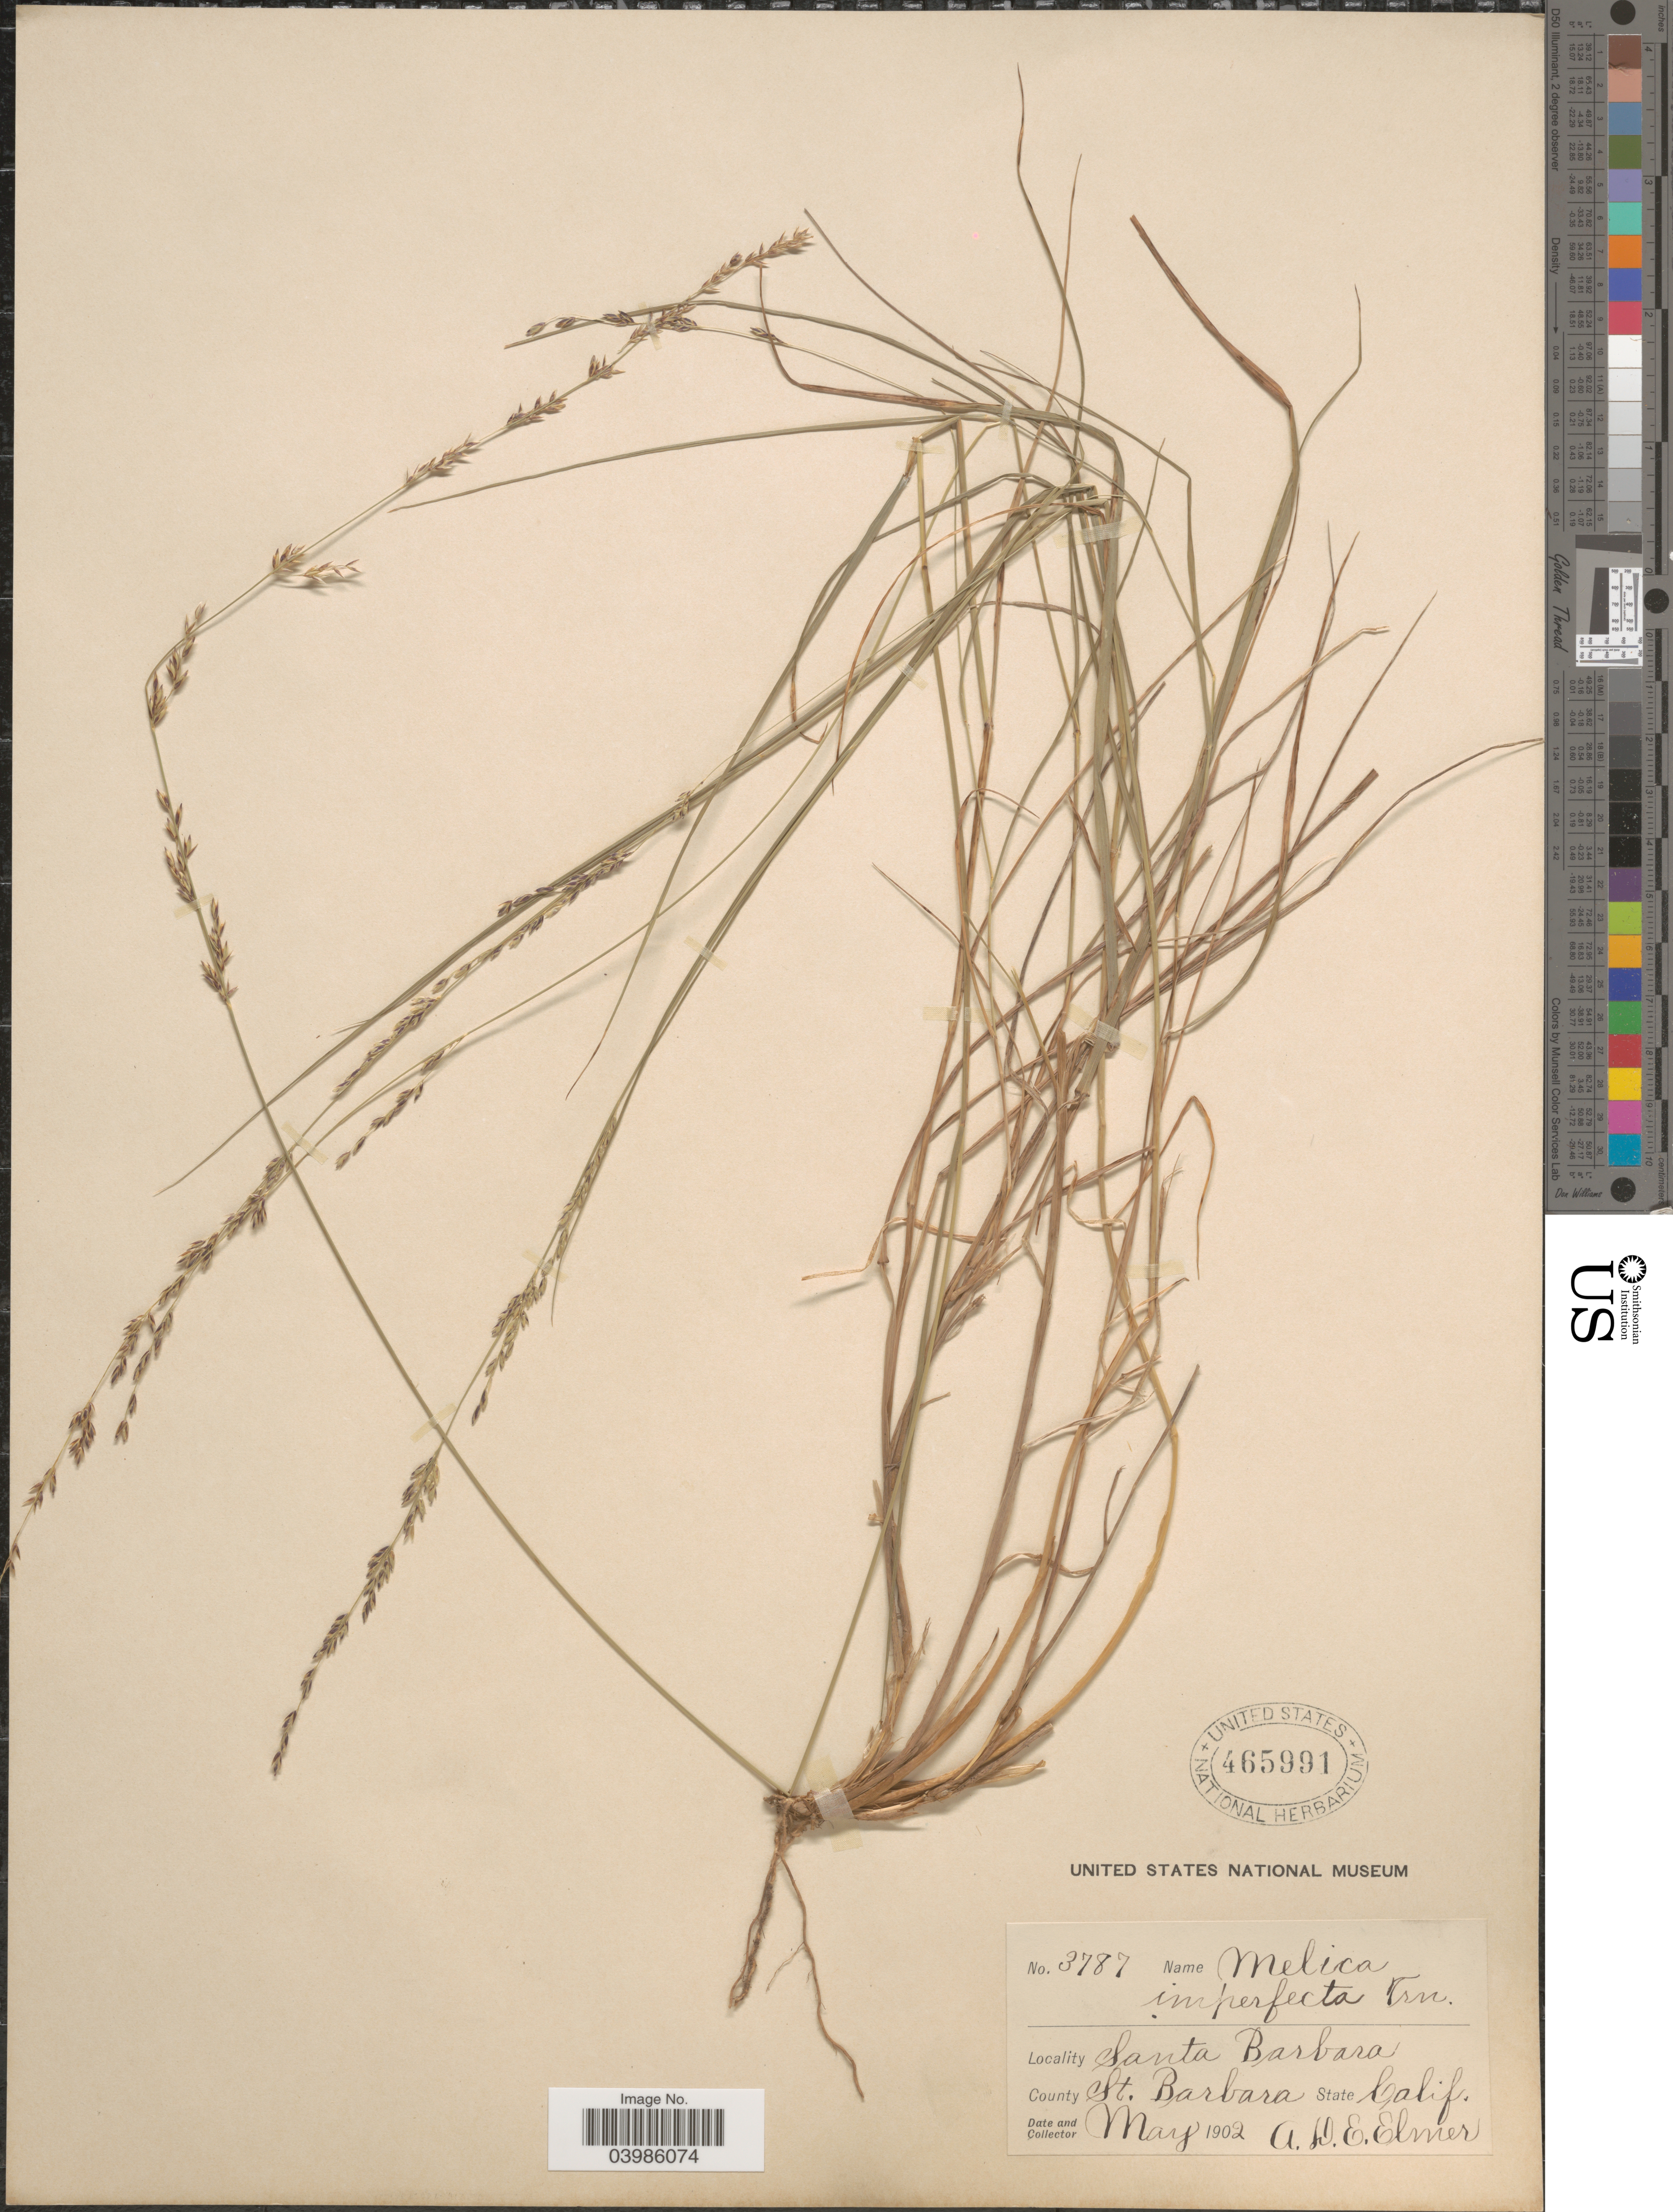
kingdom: Plantae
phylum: Tracheophyta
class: Liliopsida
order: Poales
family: Poaceae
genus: Melica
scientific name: Melica imperfecta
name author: Trin.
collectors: A. D. E. Elmer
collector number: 3787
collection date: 1902-05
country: United States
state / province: California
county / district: Santa Barbara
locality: Santa Barbara. County St. Barbara.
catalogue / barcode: US 465991